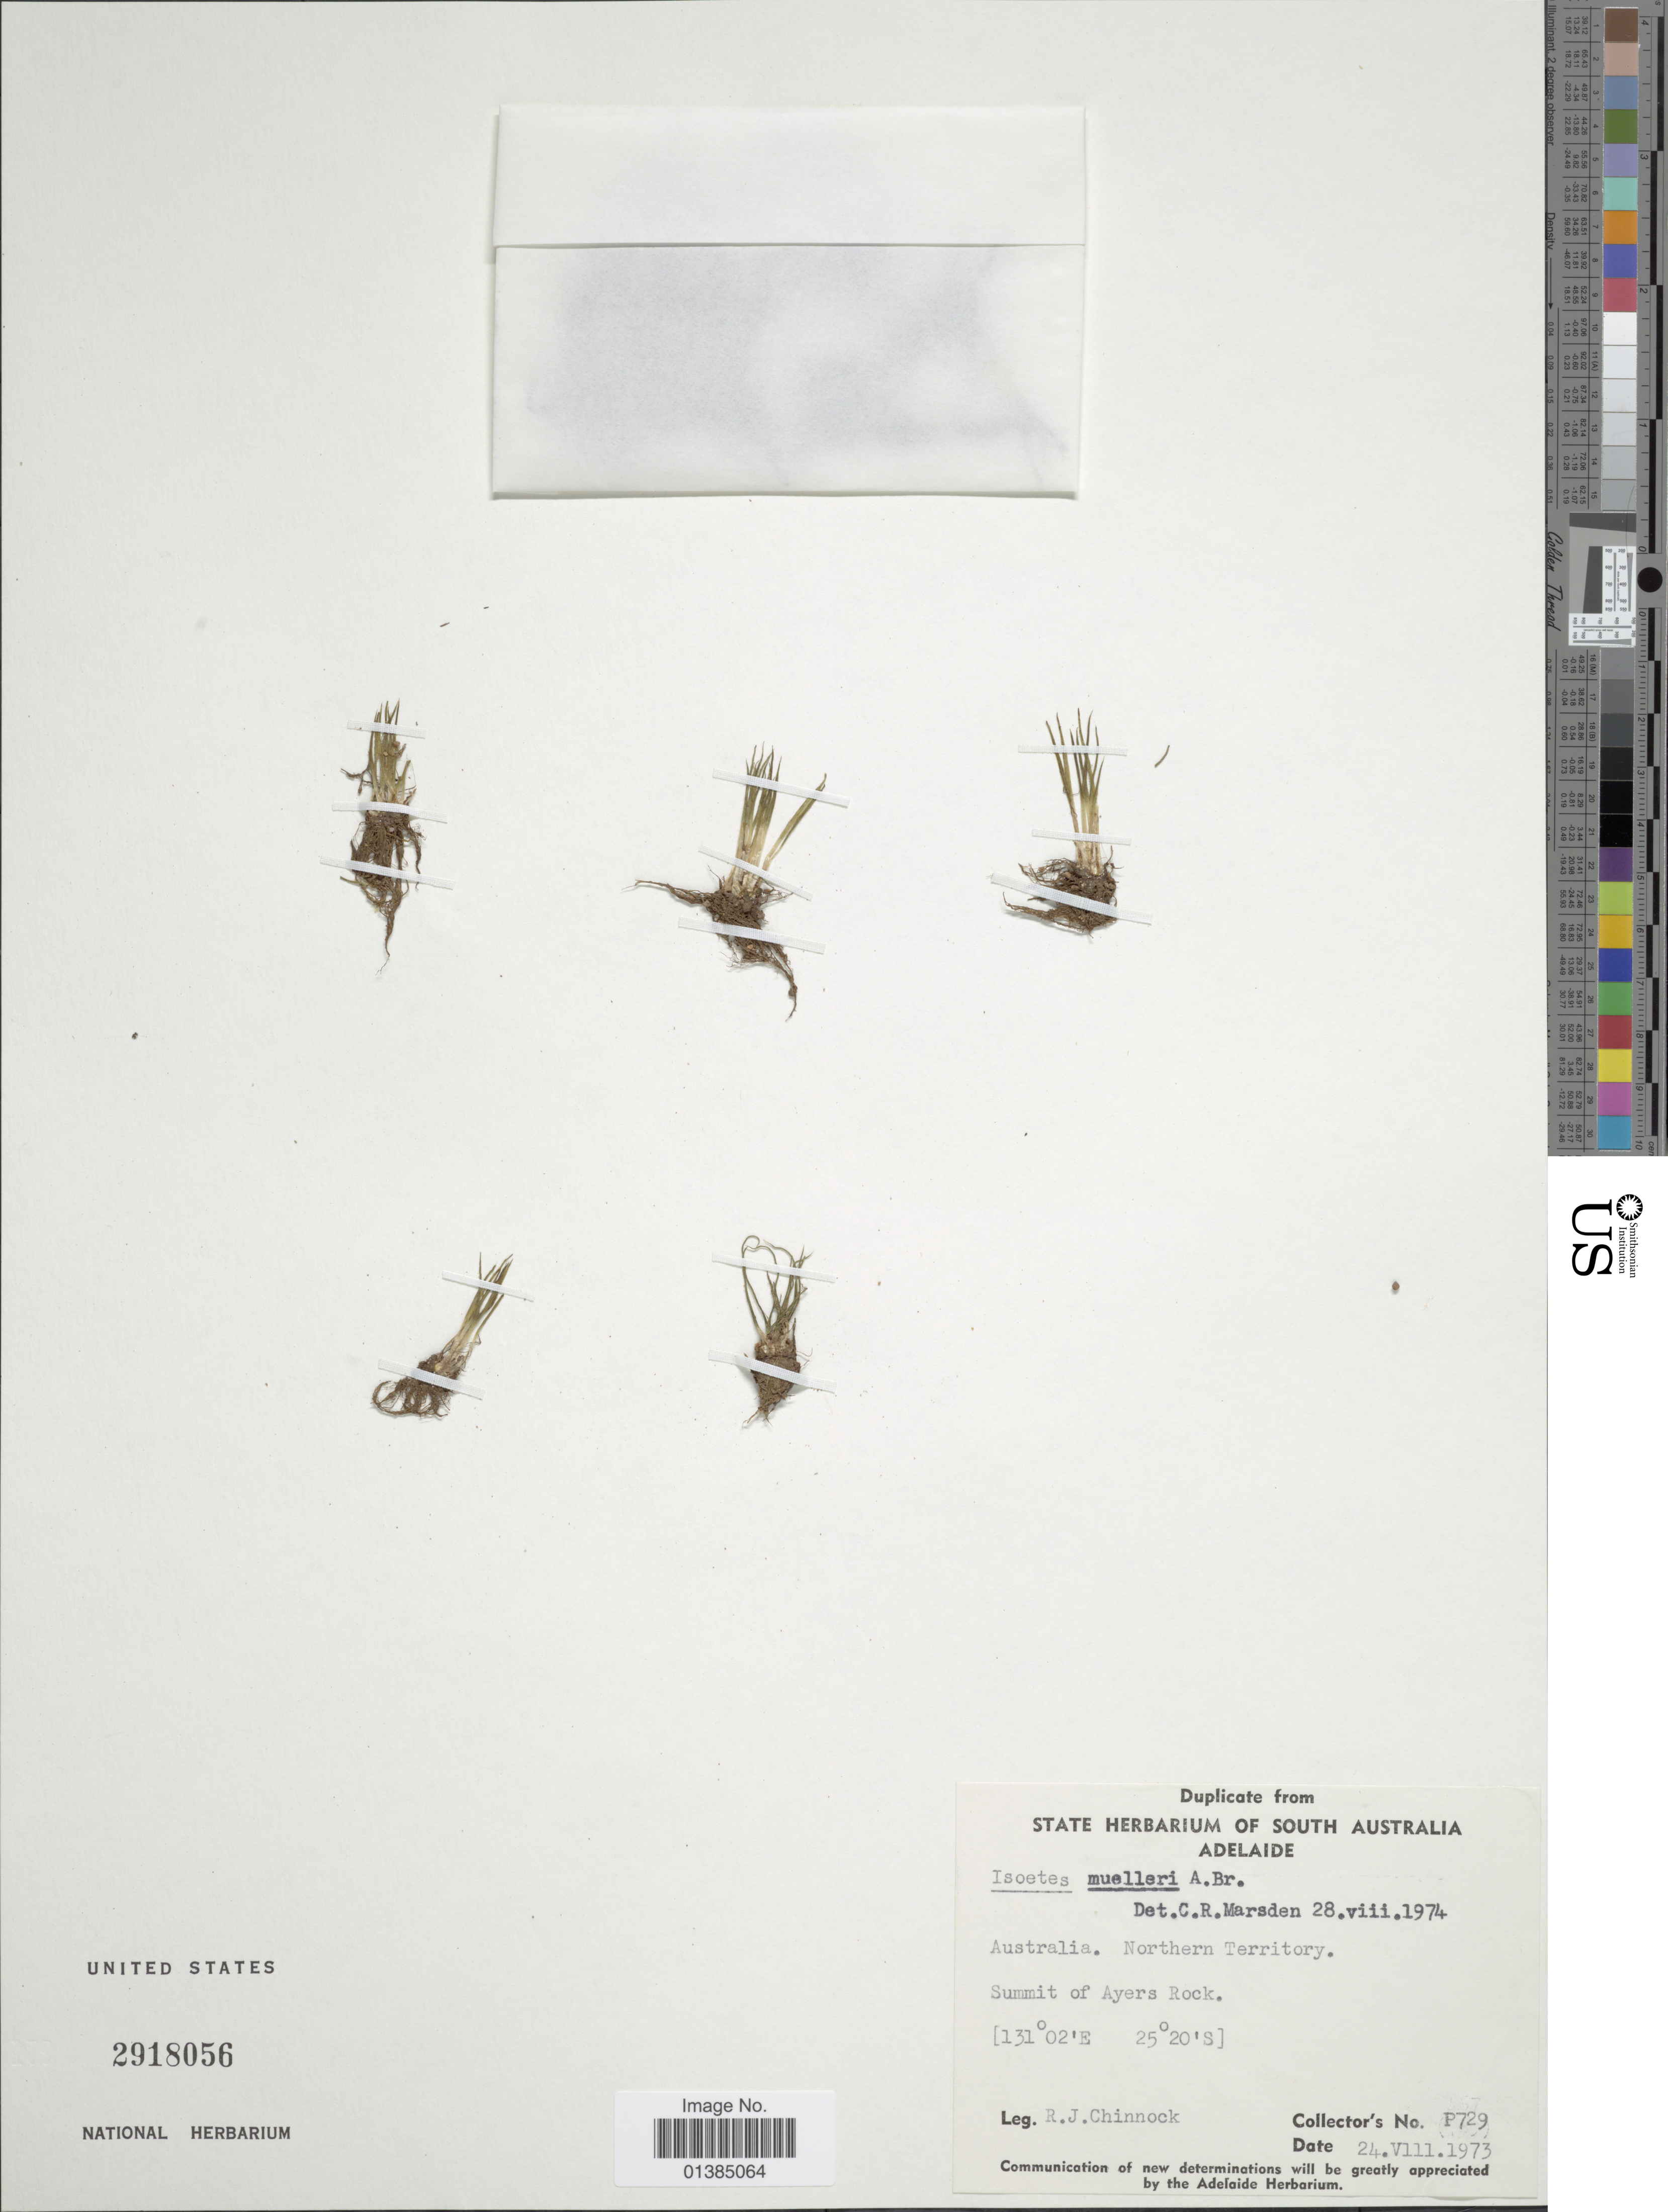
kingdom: Plantae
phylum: Tracheophyta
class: Lycopodiopsida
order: Isoetales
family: Isoetaceae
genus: Isoetes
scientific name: Isoetes muelleri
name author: A. Braun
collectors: R. J. Chinnock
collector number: P729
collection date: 1973-08-24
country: Australia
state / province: Northern Territory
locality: Summit of Ayers Rock.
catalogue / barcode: US 2918056